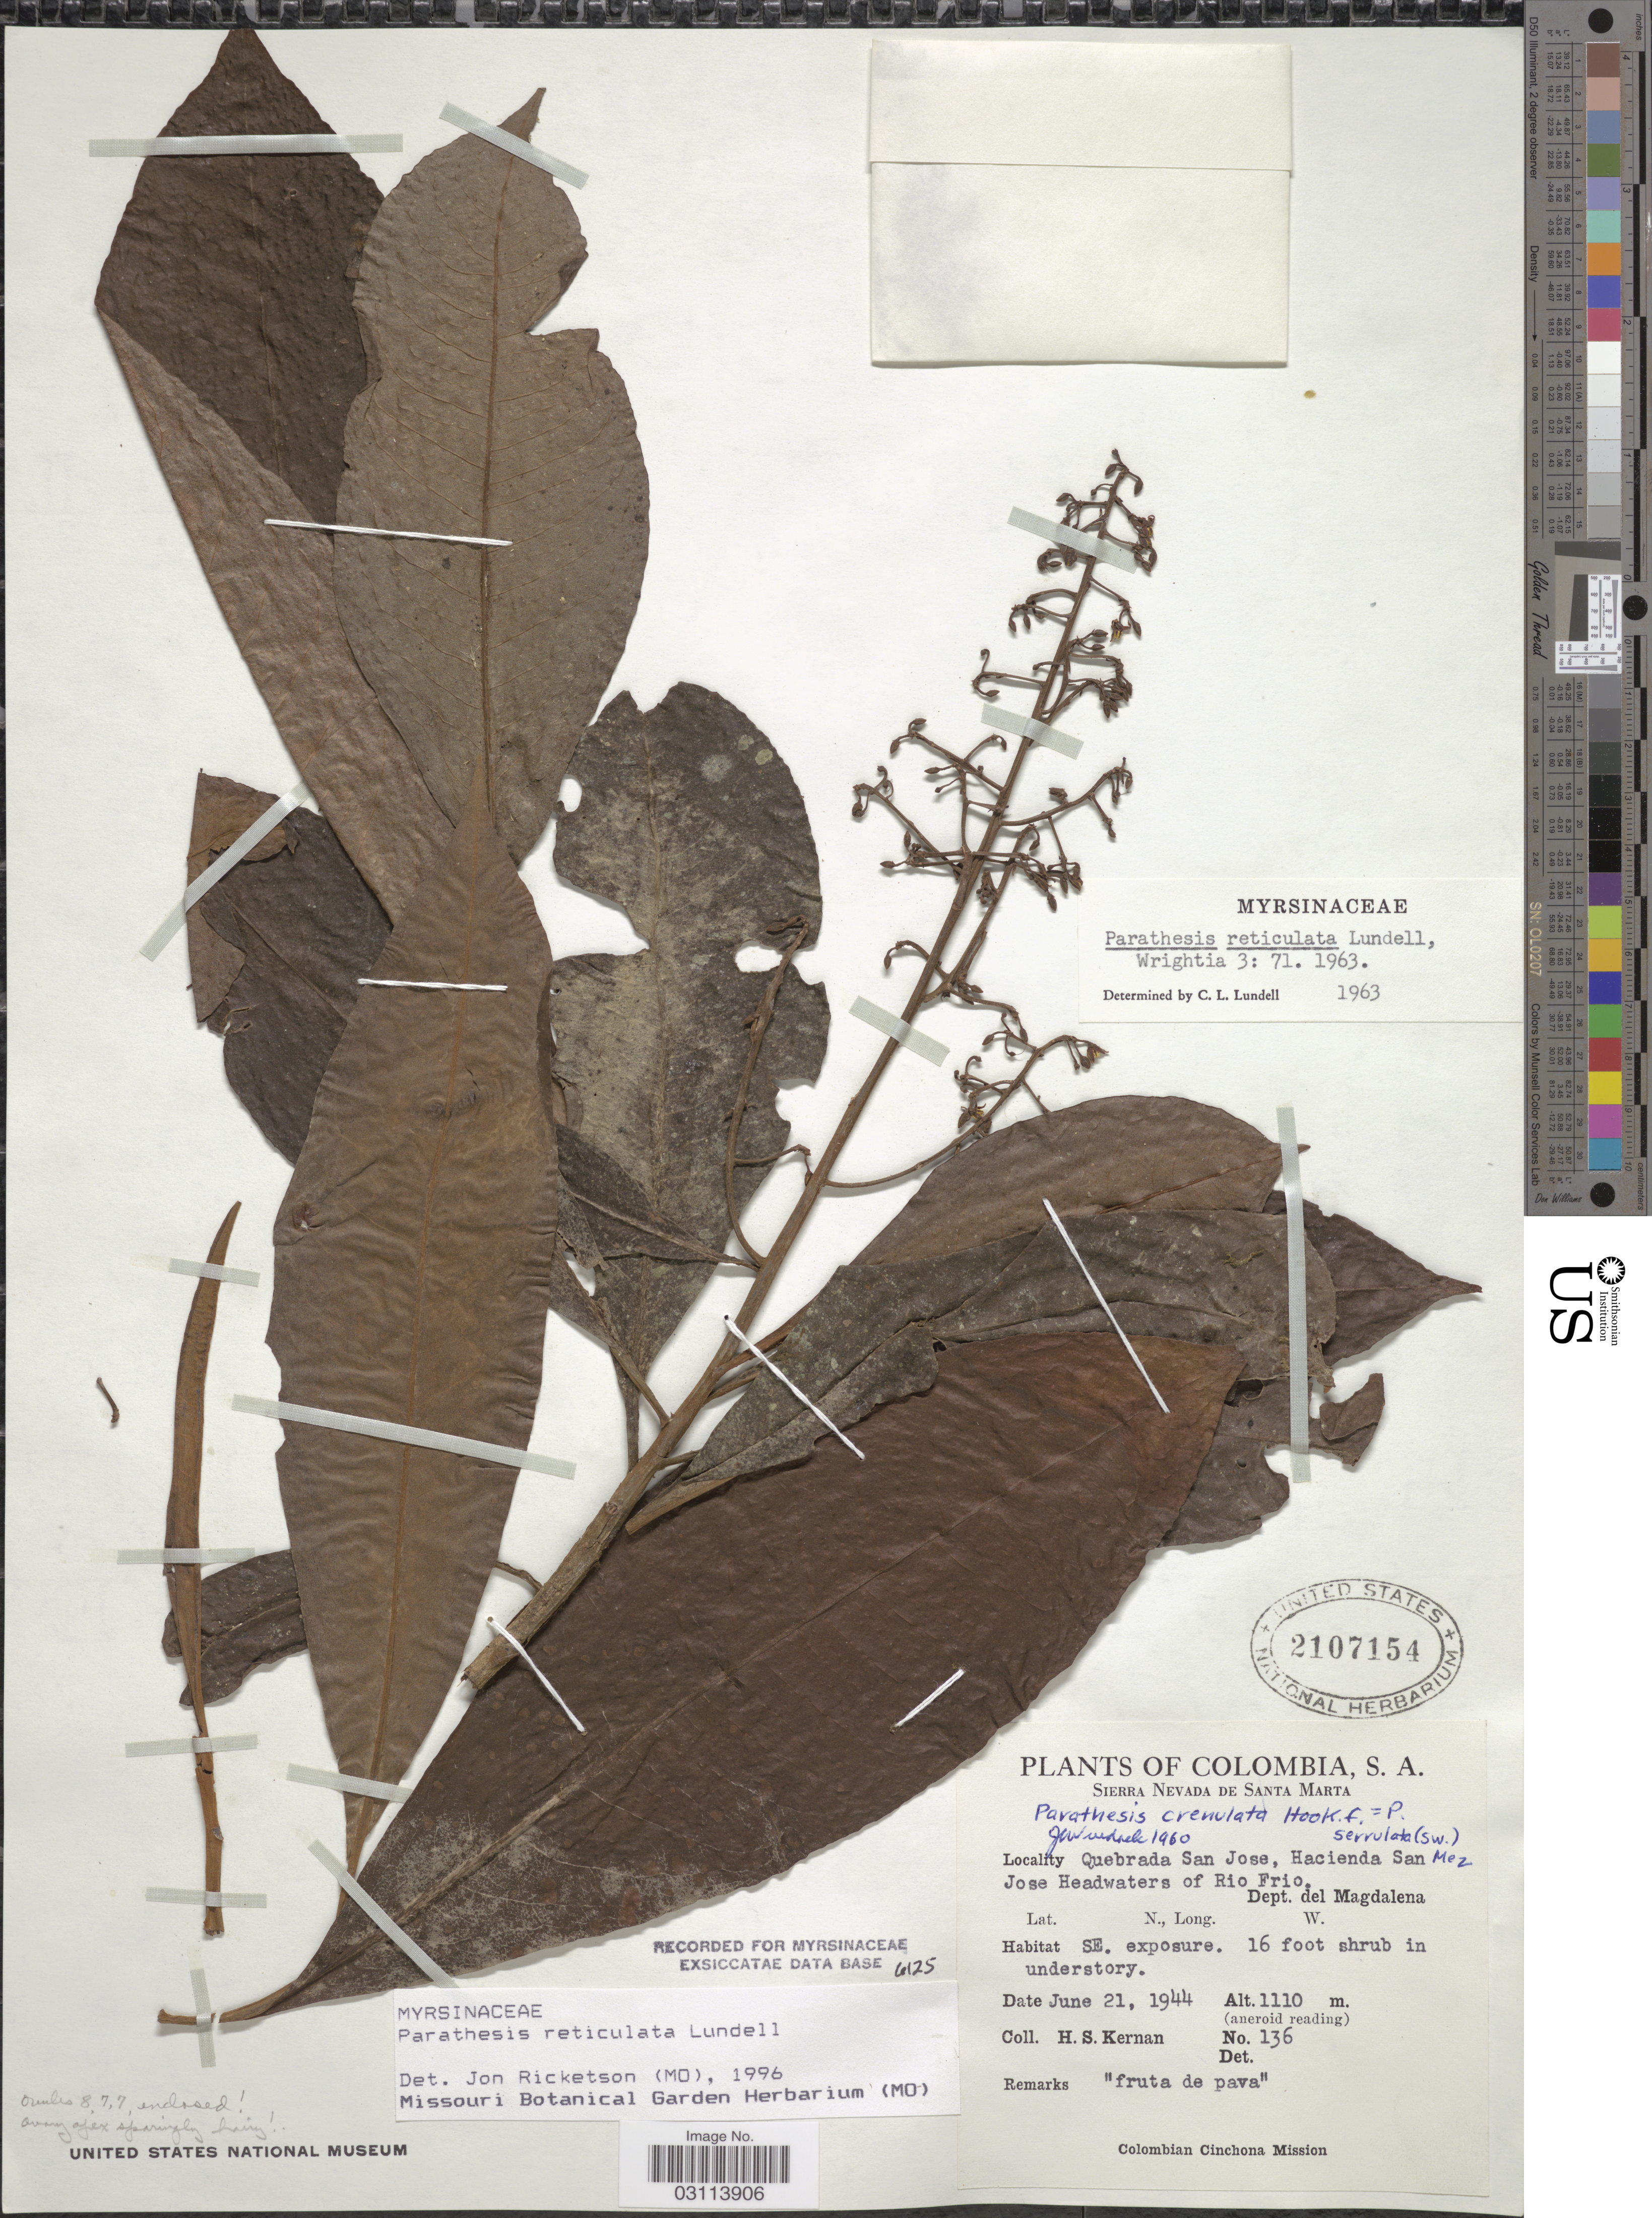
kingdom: Plantae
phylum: Tracheophyta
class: Magnoliopsida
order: Ericales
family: Primulaceae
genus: Parathesis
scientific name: Parathesis reticulata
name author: Lundell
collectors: H. Kernan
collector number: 136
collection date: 1944-06-21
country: Colombia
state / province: Magdalena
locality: Sierra Nevada de Santa Marta. Quebrada San Jose, Hacienda San Jose Headwaters of Rio Frio. Dept. del Magdalena.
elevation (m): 1110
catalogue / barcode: US 2107154